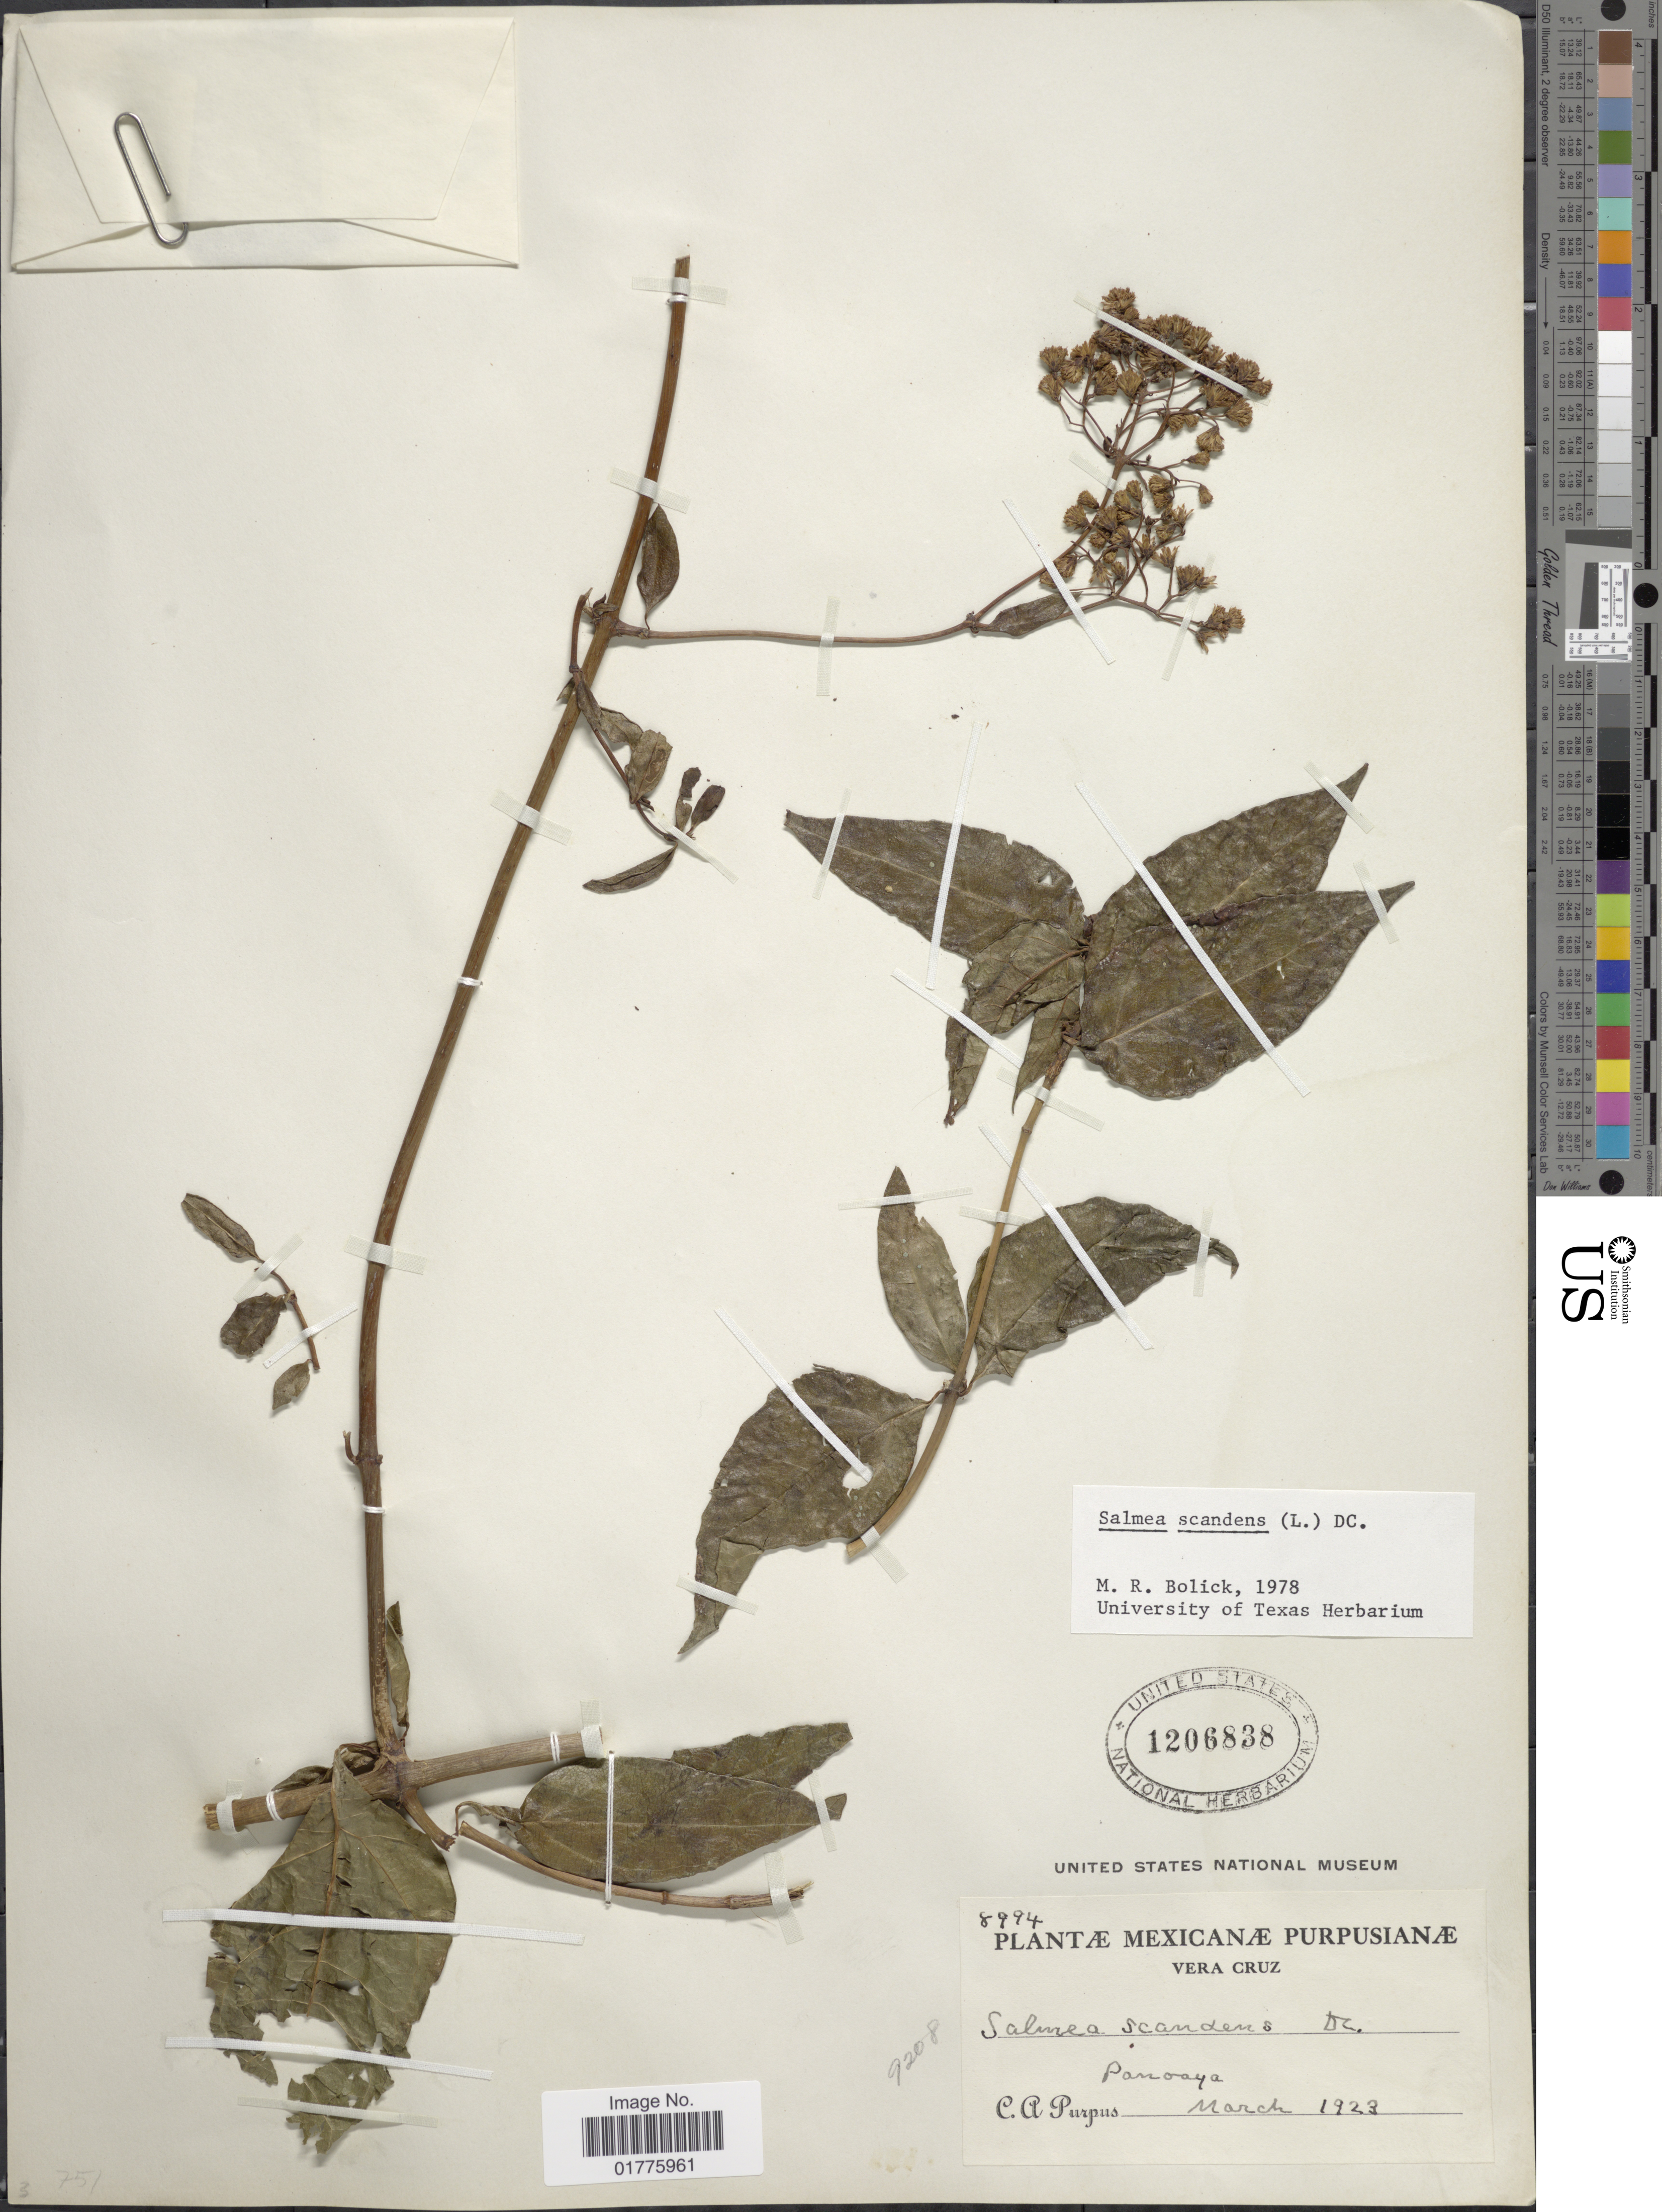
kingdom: Plantae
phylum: Tracheophyta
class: Magnoliopsida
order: Asterales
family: Asteraceae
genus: Salmea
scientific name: Salmea scandens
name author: (L.) DC.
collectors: C. A. Purpus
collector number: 8994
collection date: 1923-03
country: Mexico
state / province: Veracruz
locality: Mexicanae Purpusianae, Panoaya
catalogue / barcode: US 1206838